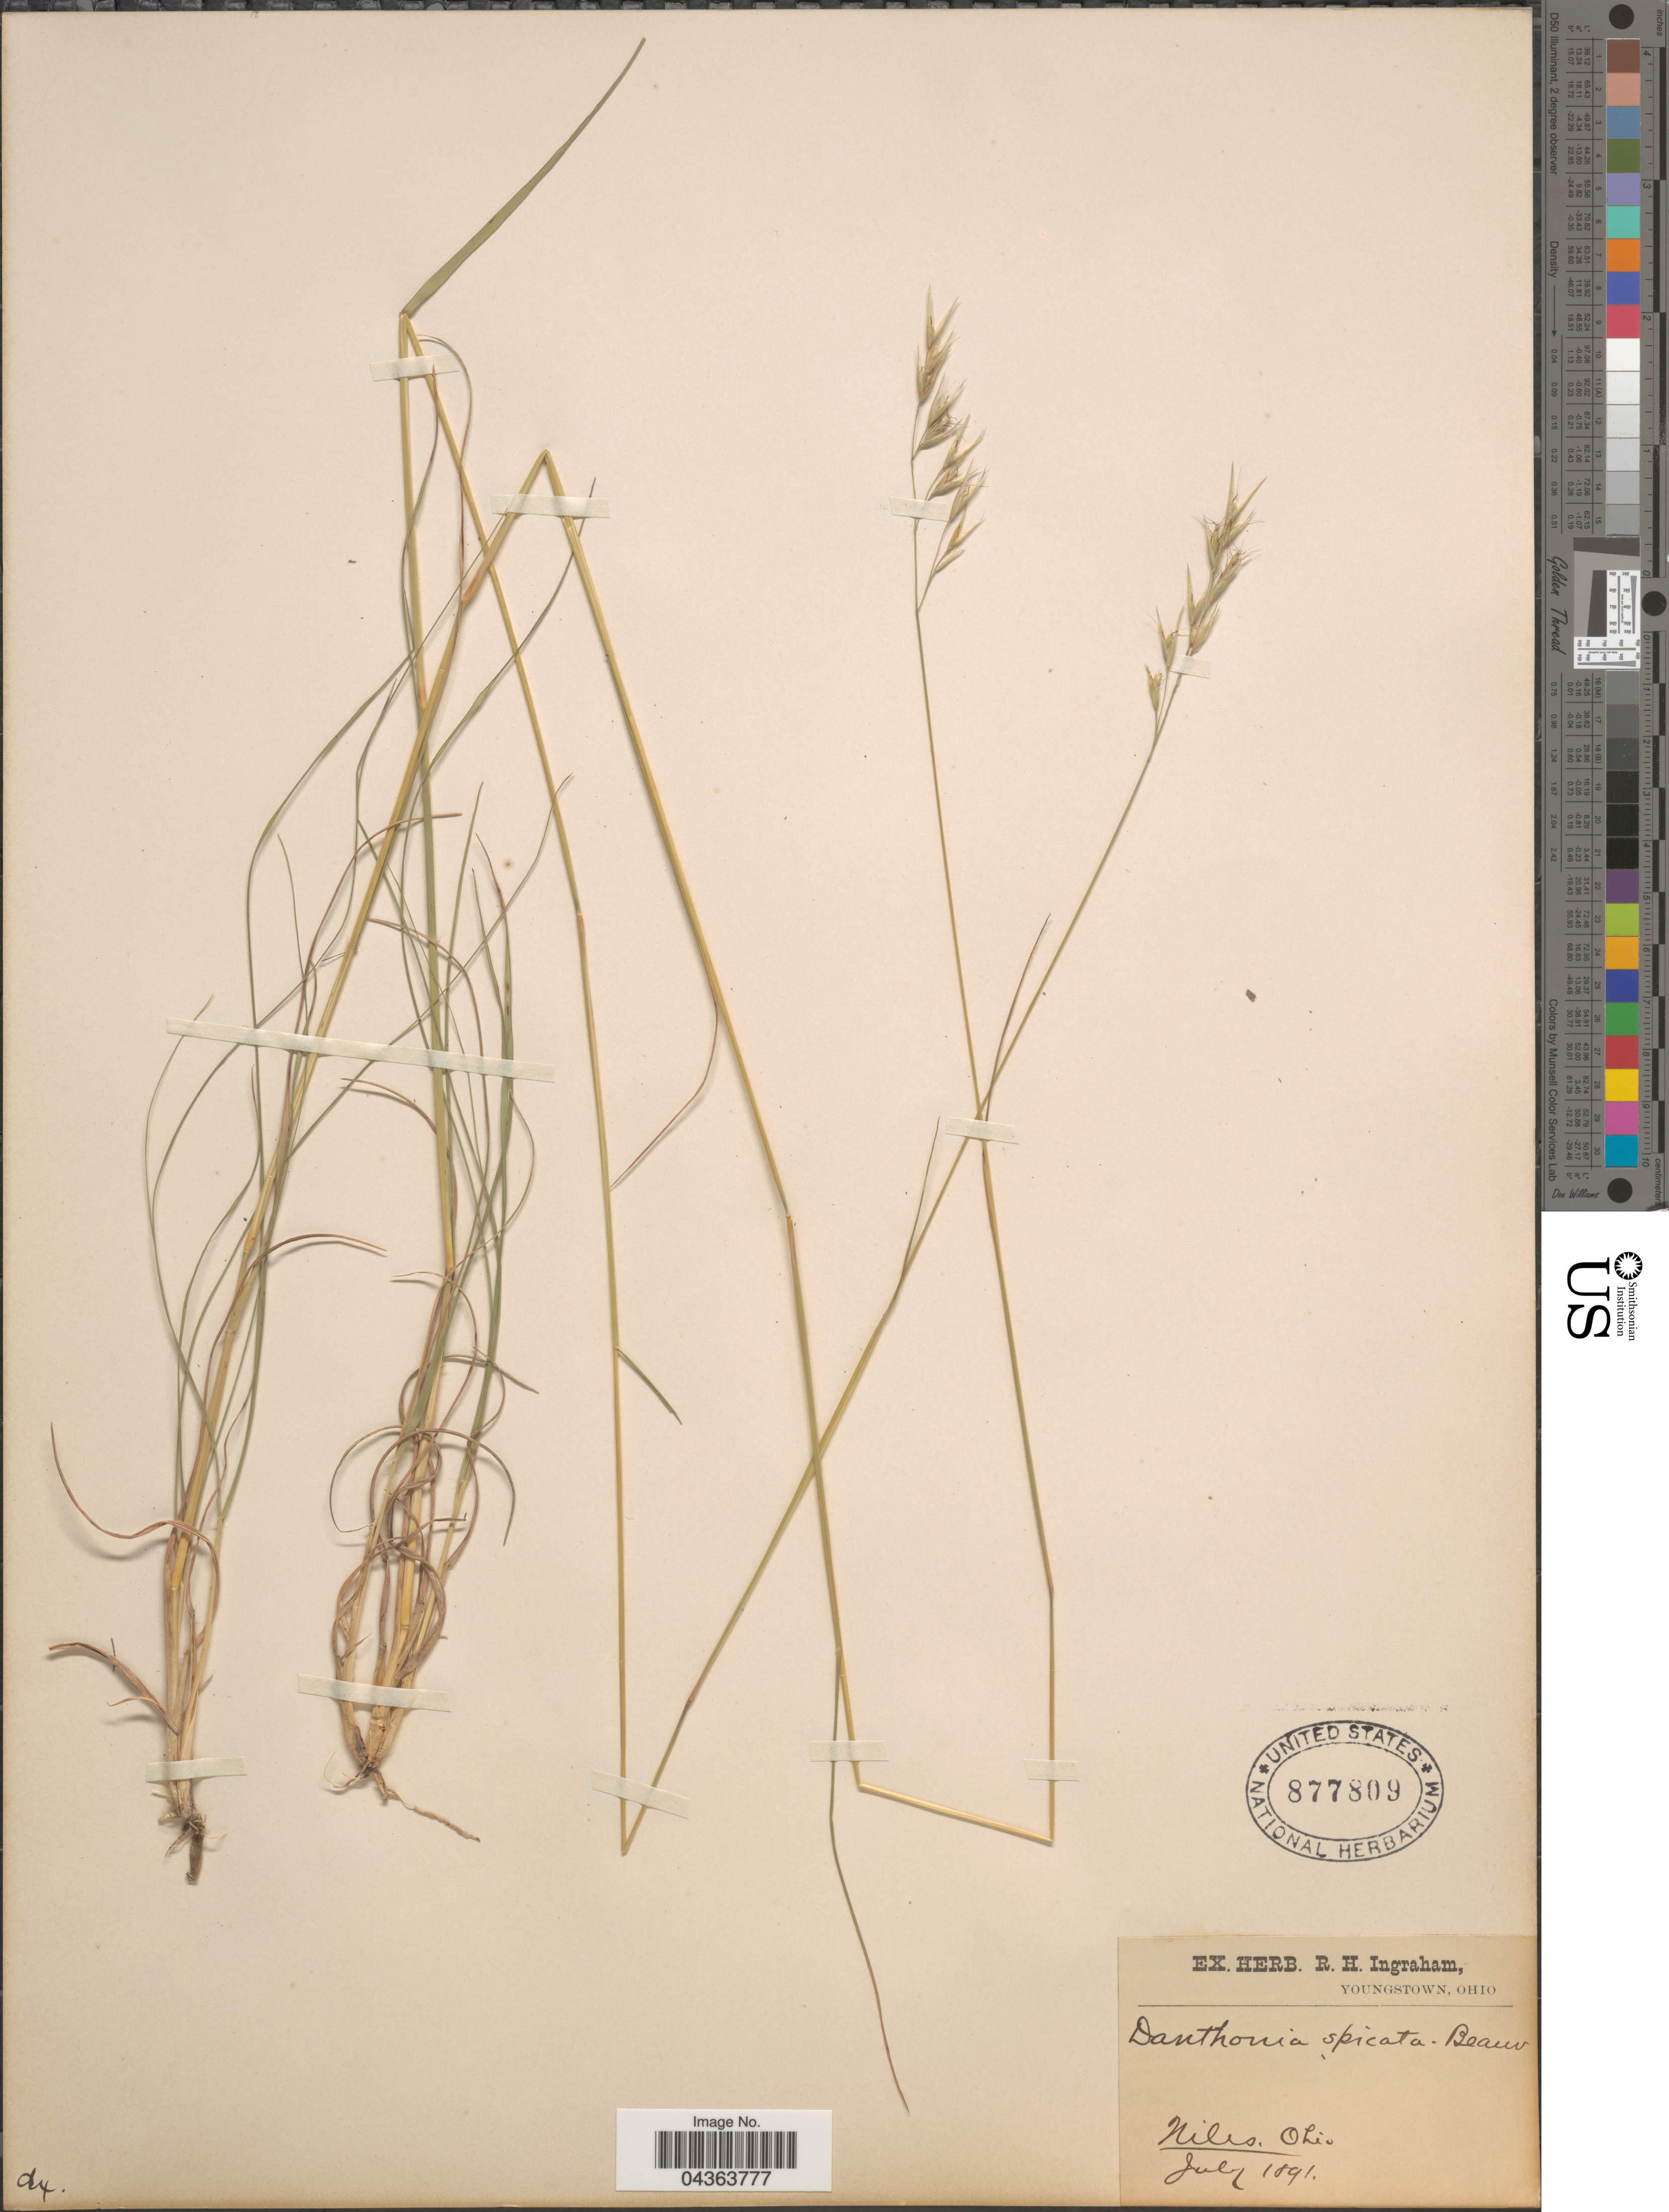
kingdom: Plantae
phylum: Tracheophyta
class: Liliopsida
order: Poales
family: Poaceae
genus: Danthonia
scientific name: Danthonia spicata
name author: (L.) P. Beauv. ex Roem. & Schult.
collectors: R. Ingraham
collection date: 1891-07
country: United States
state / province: Ohio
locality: Niles.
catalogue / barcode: US 877809